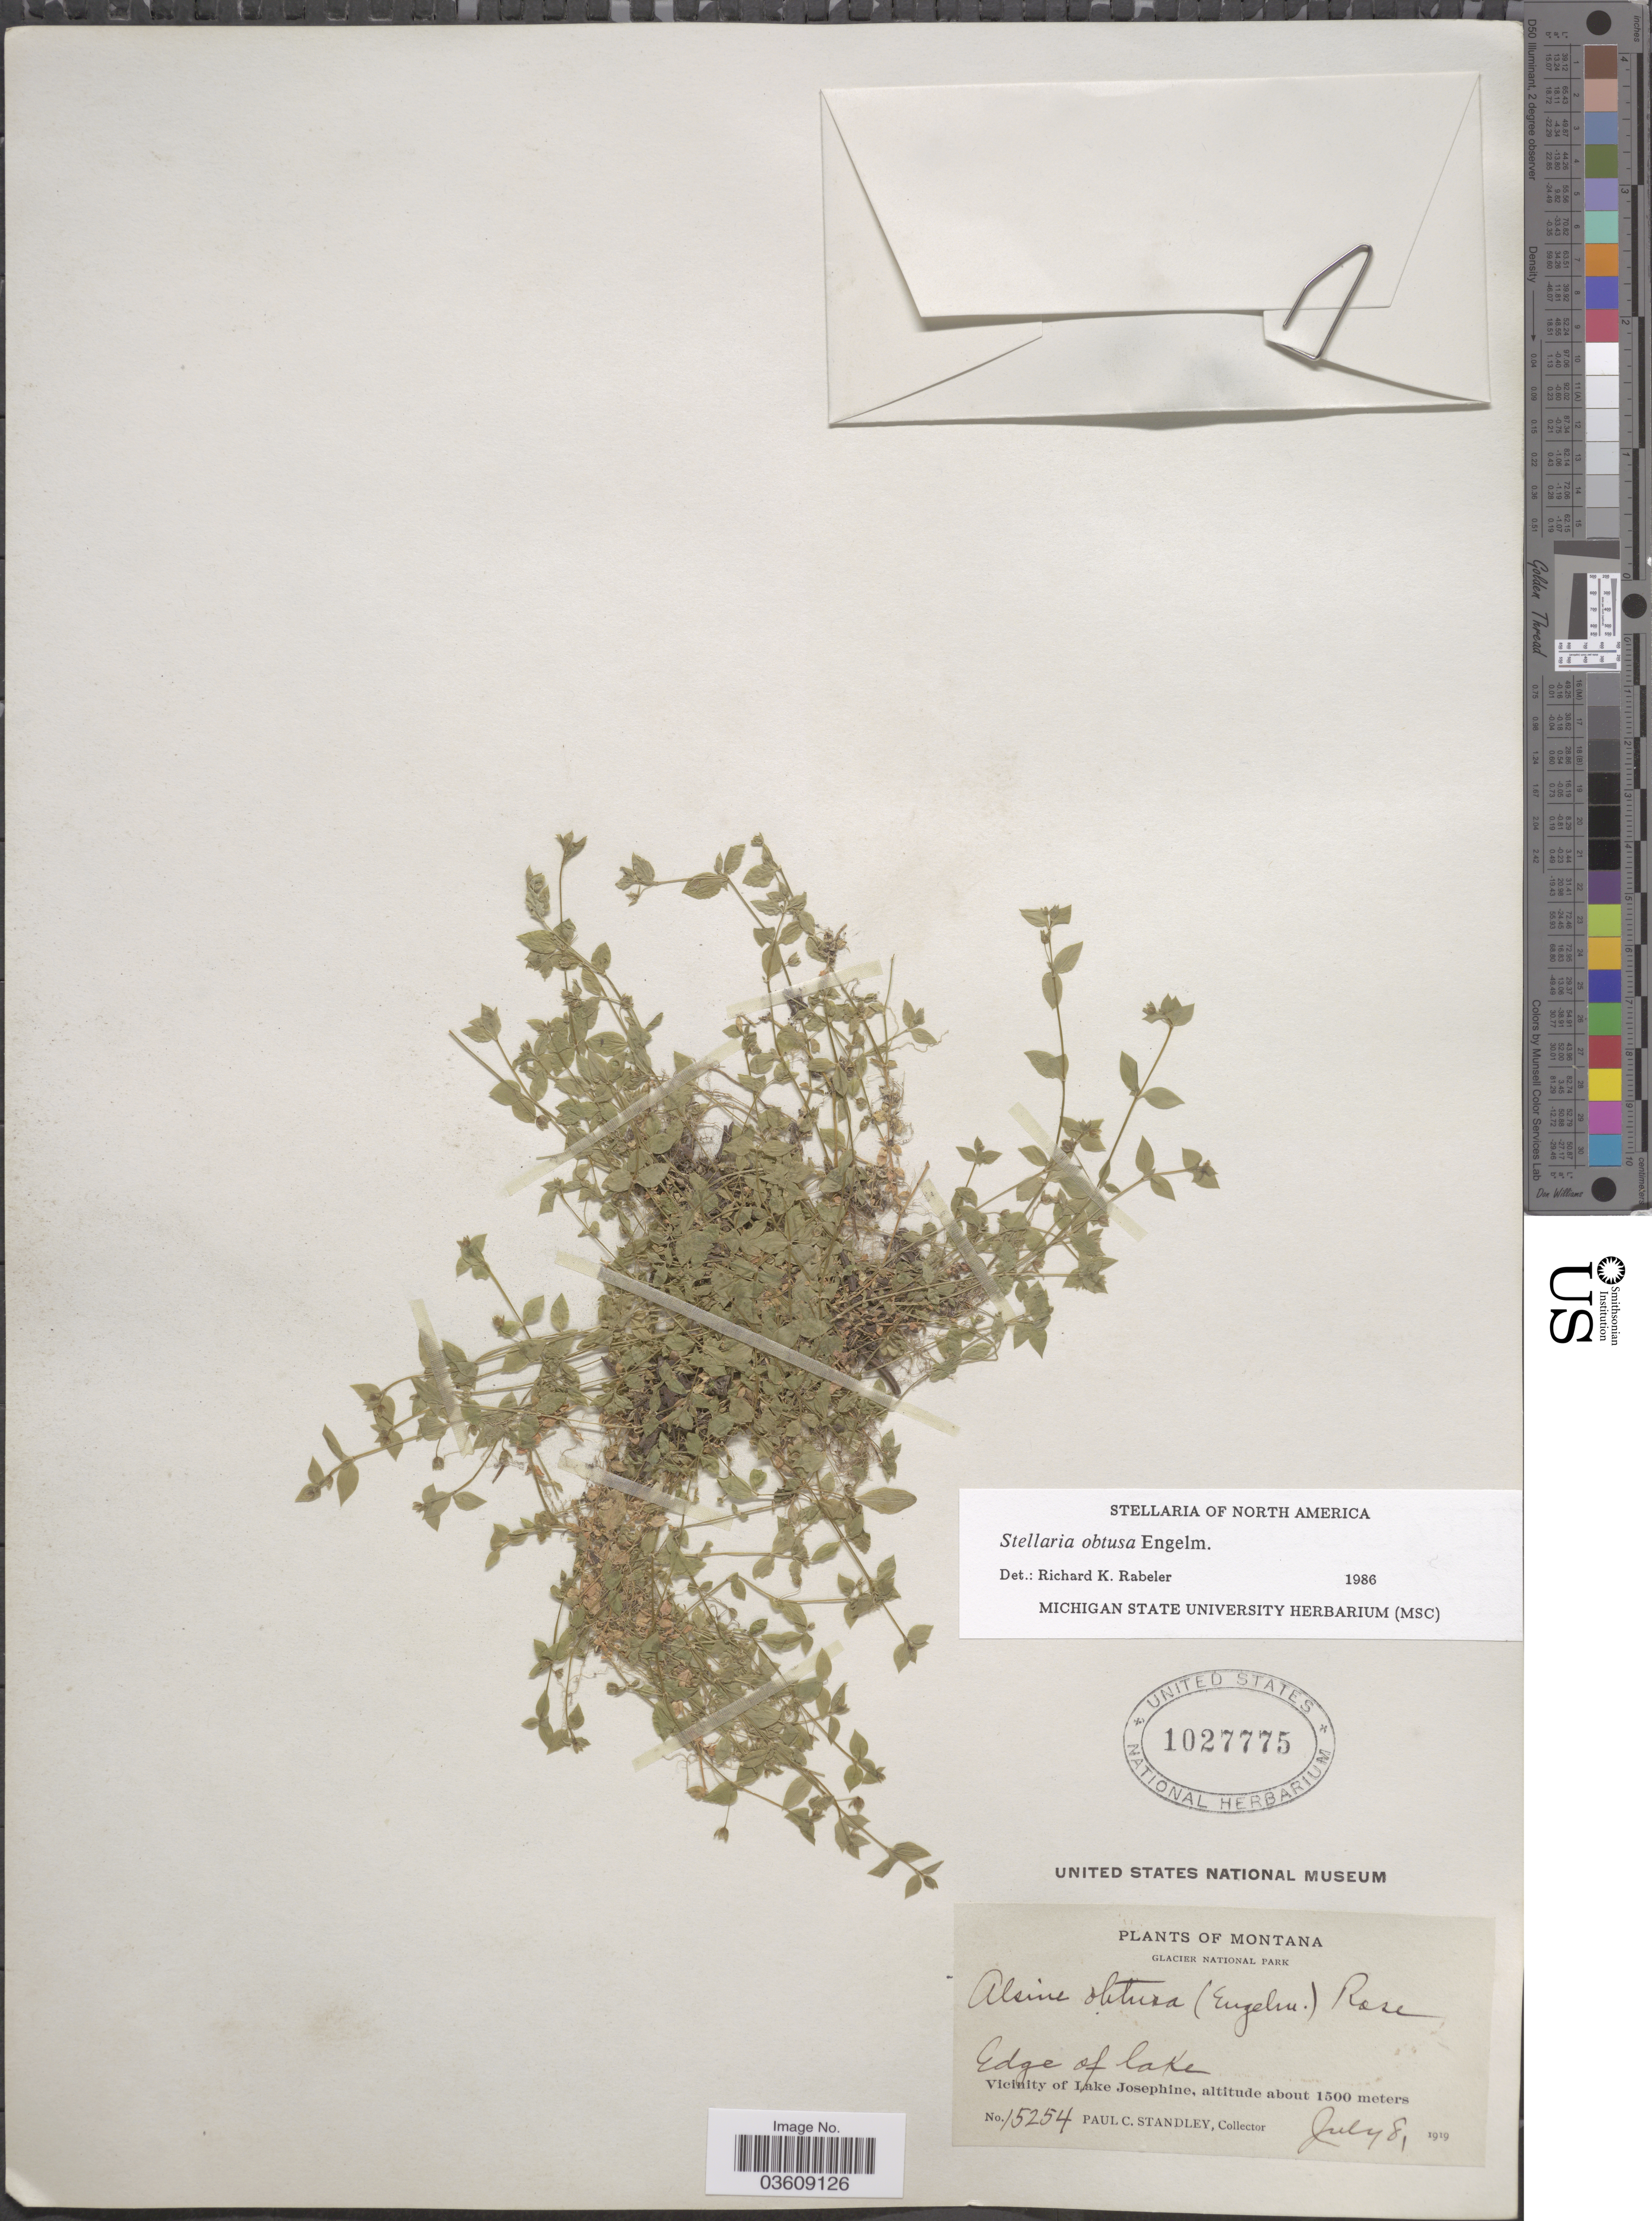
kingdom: Plantae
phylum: Tracheophyta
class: Magnoliopsida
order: Caryophyllales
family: Caryophyllaceae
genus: Engellaria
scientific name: Engellaria obtusa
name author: (Engelm.) Iamonico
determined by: U.S. National Herbarium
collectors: P. C. Standley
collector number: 15254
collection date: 1919-07-08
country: United States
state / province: Montana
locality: Glacier National Park. Vicinity of Lake Josephine.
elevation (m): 1500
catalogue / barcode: US 1027775